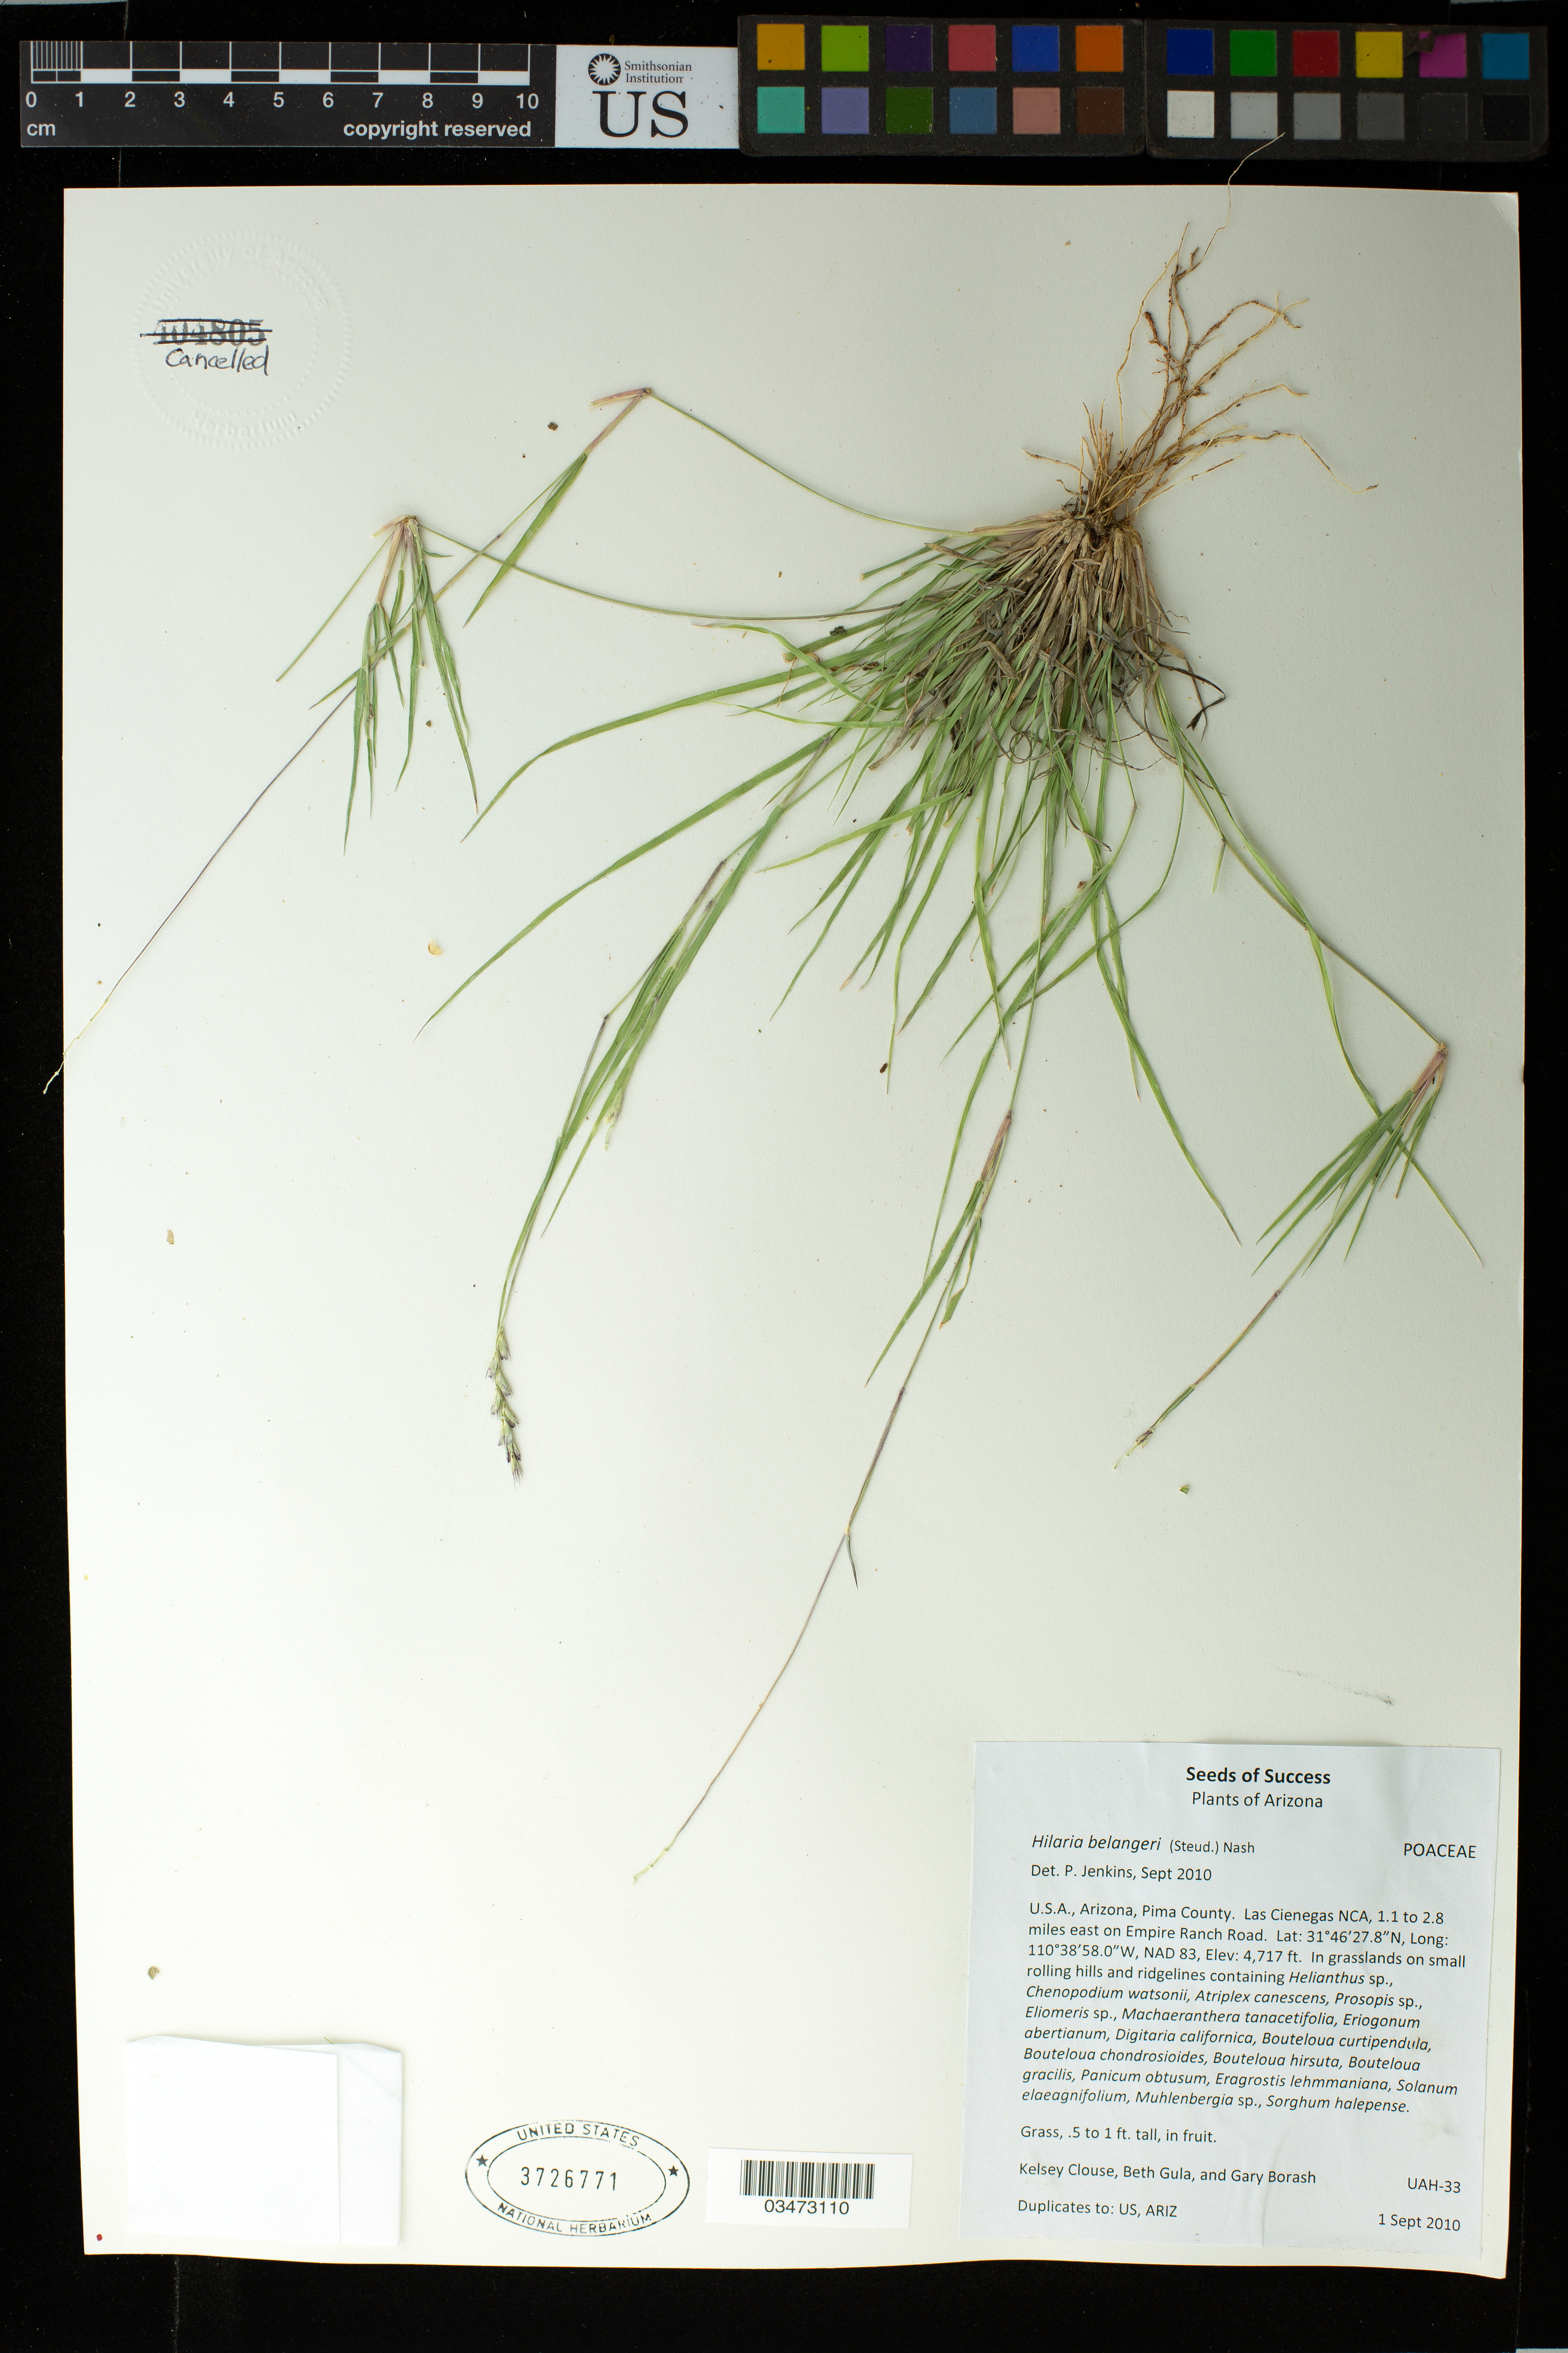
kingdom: Plantae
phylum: Tracheophyta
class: Liliopsida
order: Poales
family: Poaceae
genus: Hilaria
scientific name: Hilaria belangeri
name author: (Steud.) Nash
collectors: K. Clouse, B. Gula & G. Borash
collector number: UAH-33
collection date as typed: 1 Sep 2010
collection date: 2010-09-01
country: United States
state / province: Arizona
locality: Pima County. Las Cienegas NCA, 1.1 to 2.8 miles east on Empire Ranch Road.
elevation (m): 1438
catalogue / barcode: US 3726771